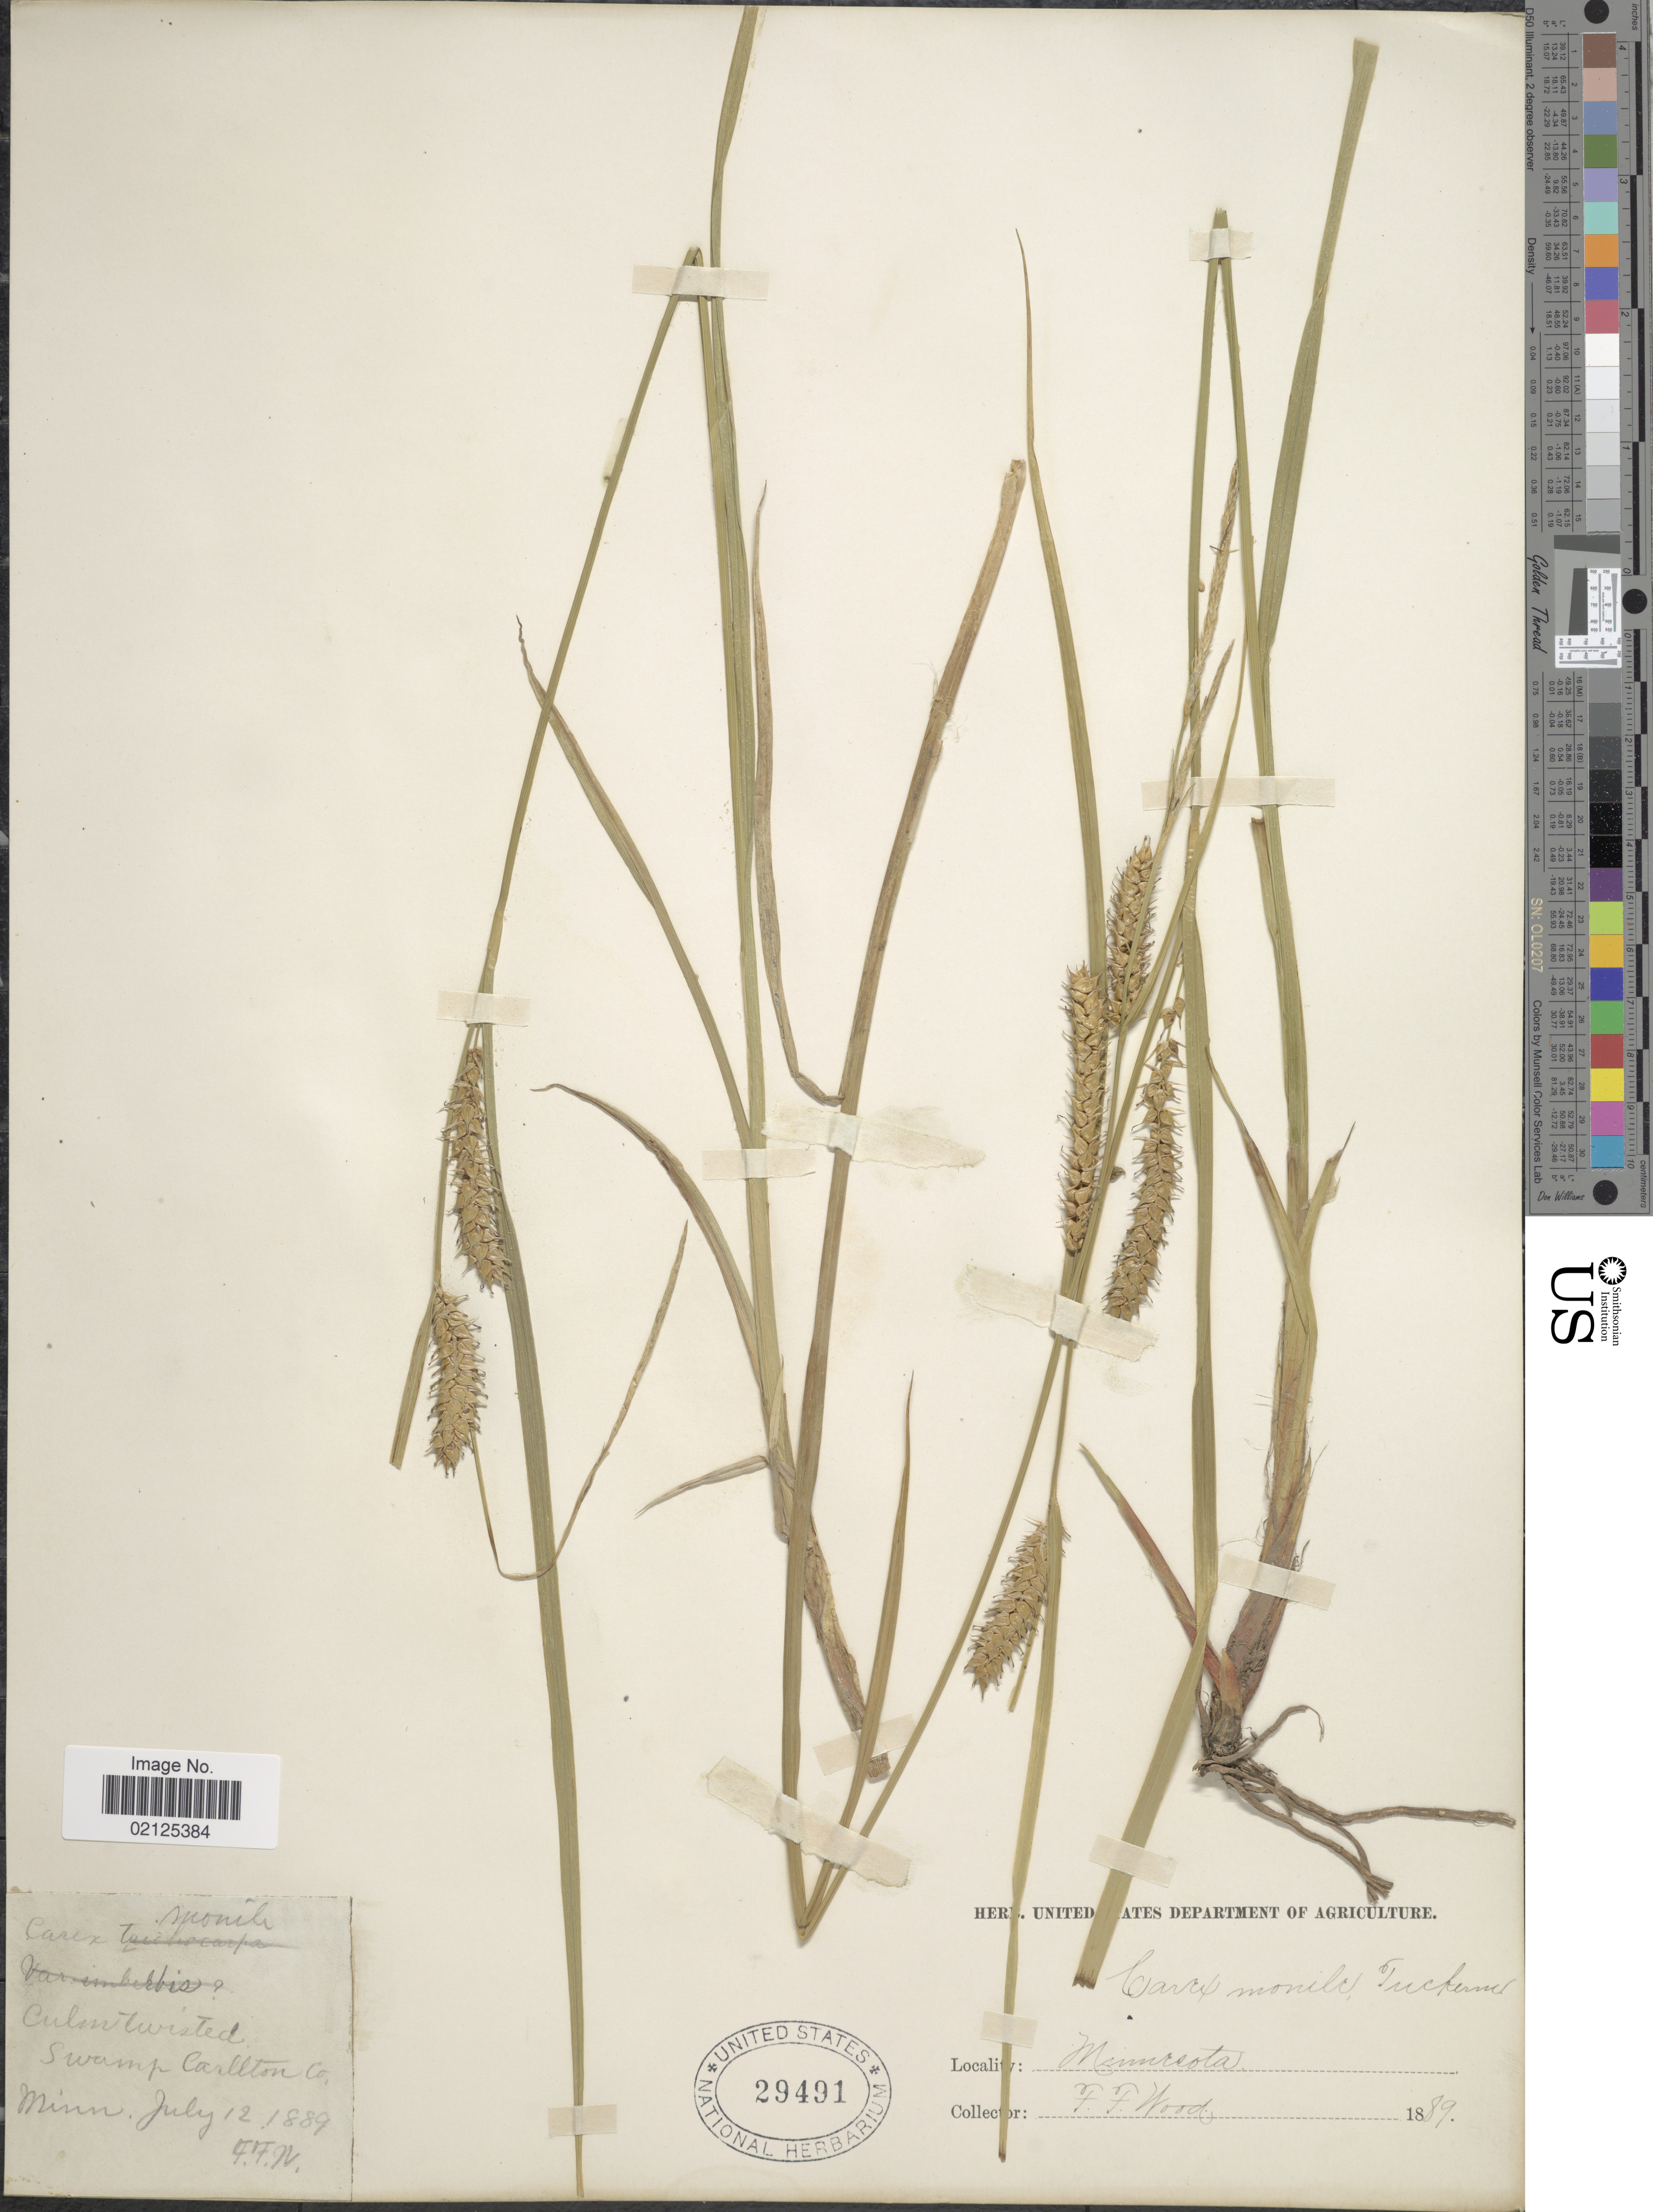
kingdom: Plantae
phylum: Tracheophyta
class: Liliopsida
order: Poales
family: Cyperaceae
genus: Carex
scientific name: Carex vesicaria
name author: L.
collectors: F. Wood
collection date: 1889-07-12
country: United States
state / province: Minnesota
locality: Swamp Carleton Co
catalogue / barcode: US 29491